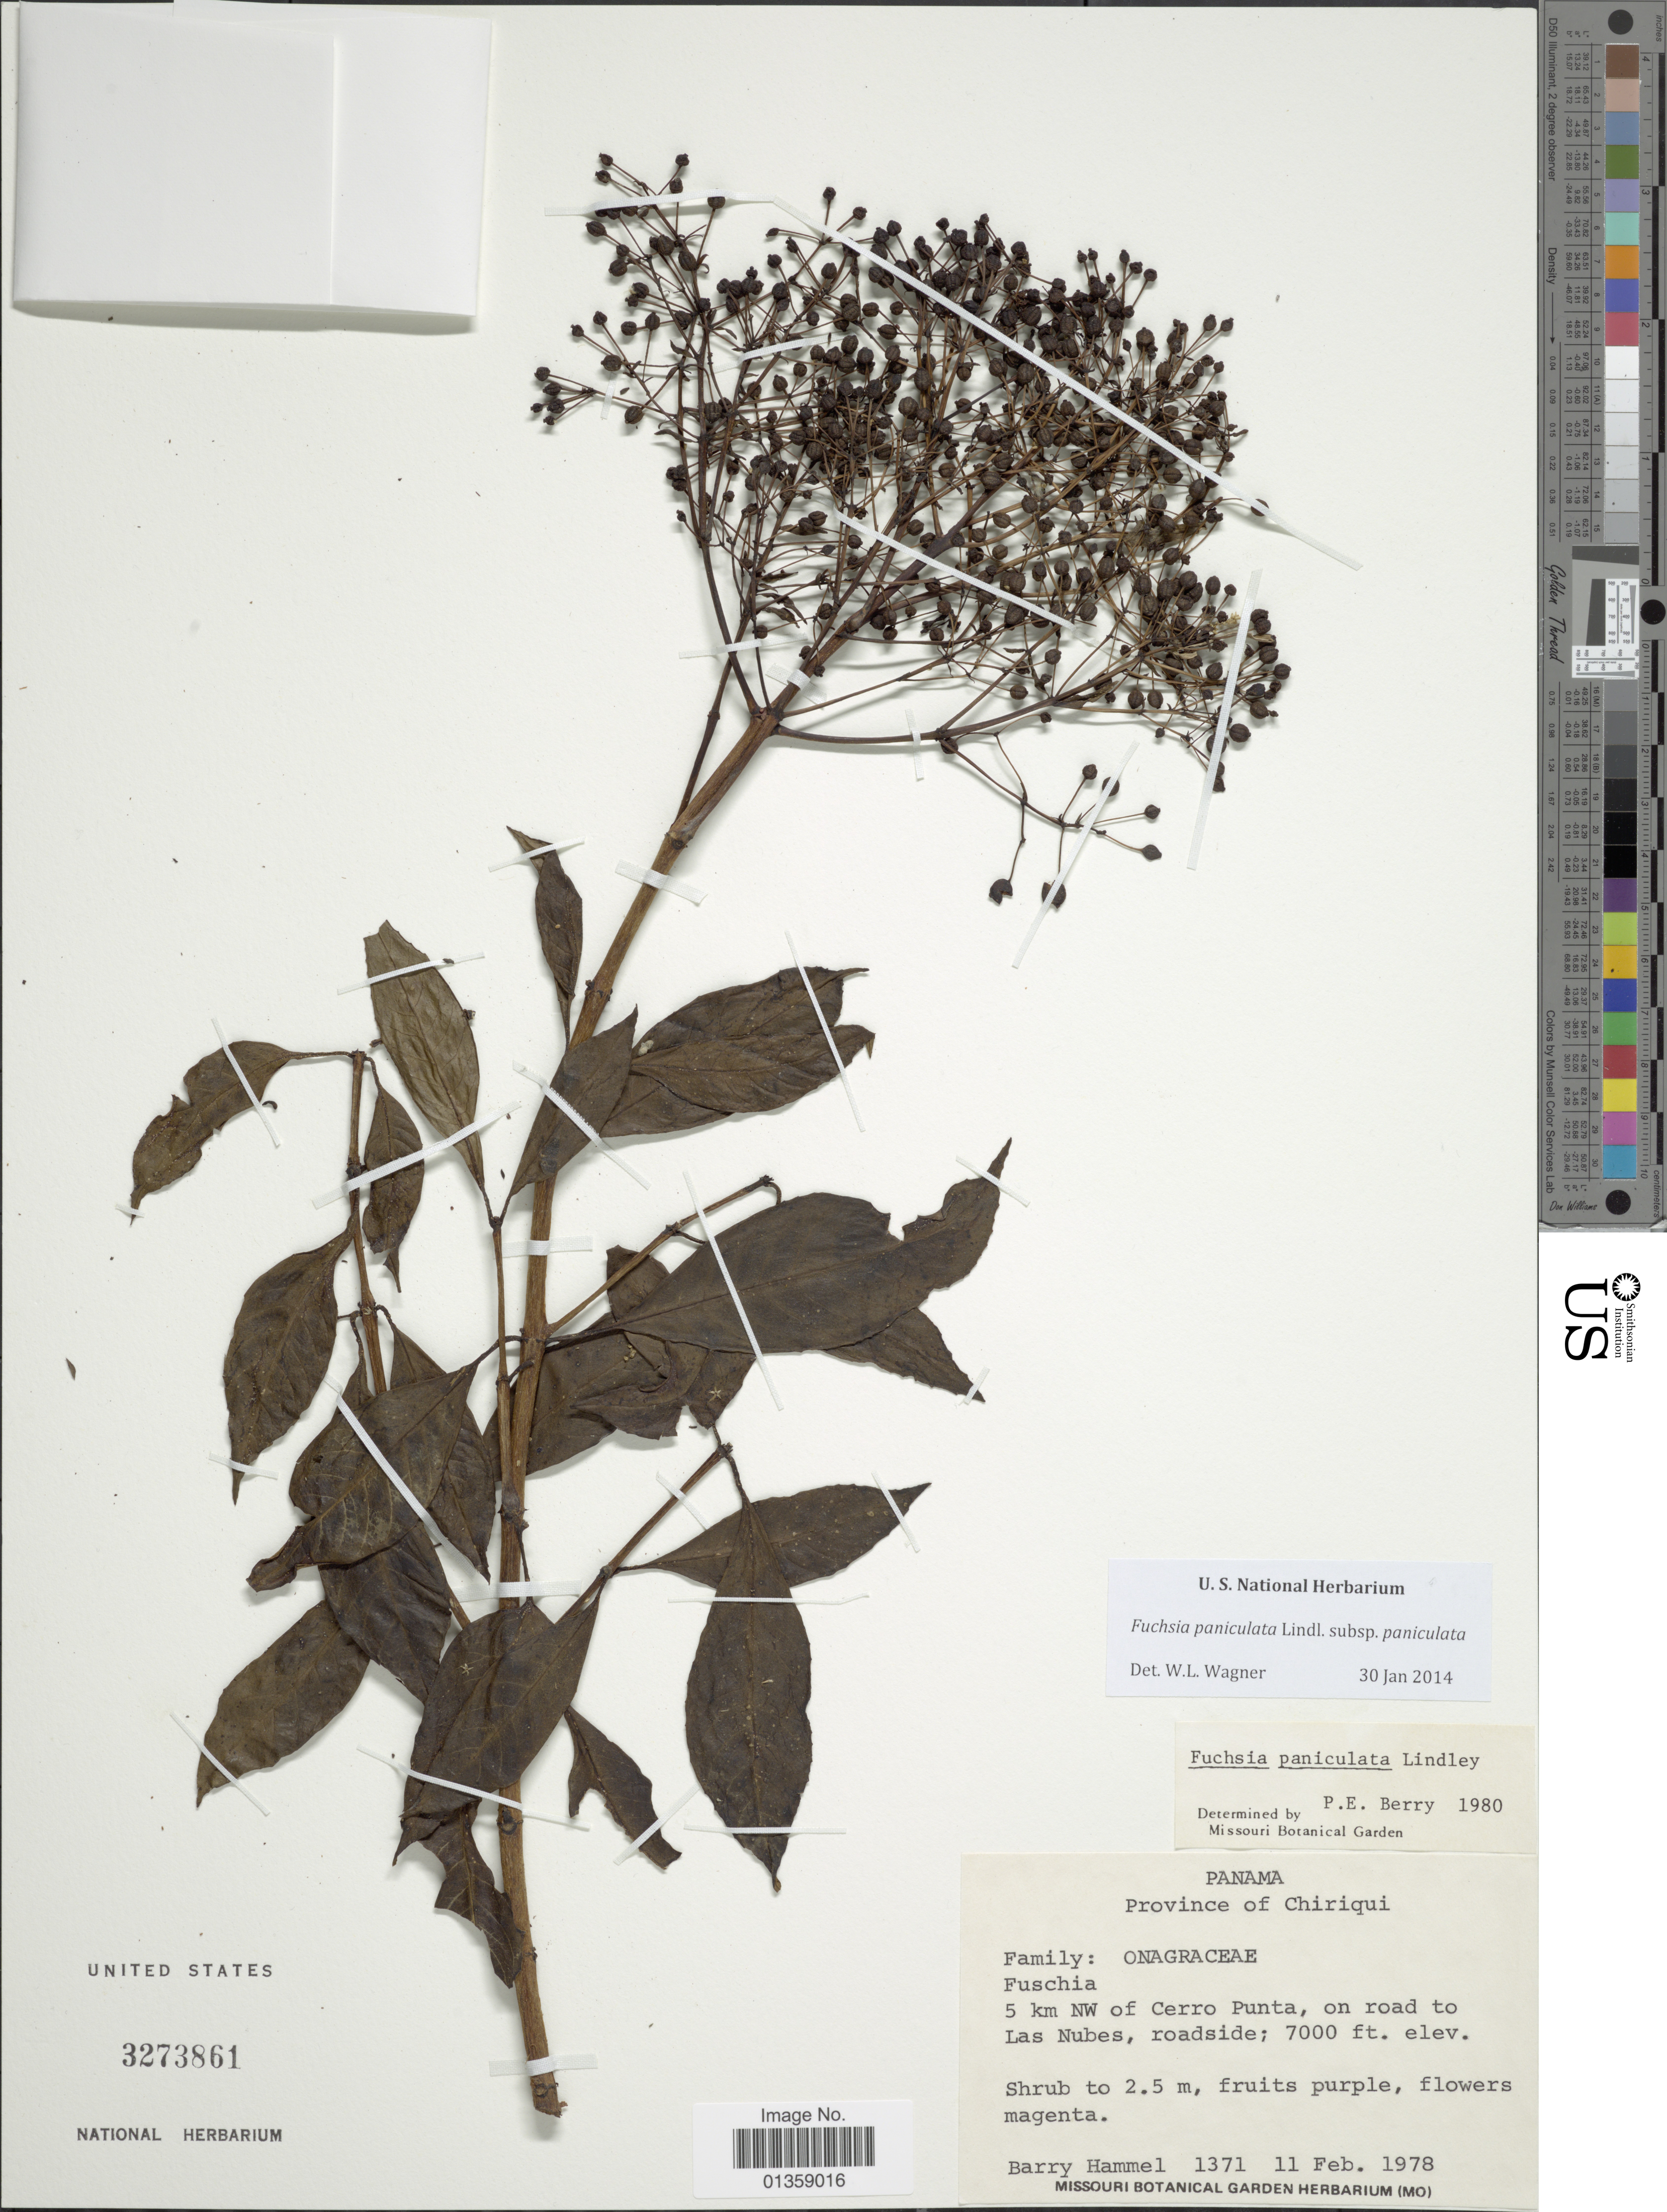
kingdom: Plantae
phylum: Tracheophyta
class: Magnoliopsida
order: Myrtales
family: Onagraceae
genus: Fuchsia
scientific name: Fuchsia paniculata subsp. paniculata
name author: Lindl.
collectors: B. Hammel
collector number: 1371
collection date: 1978-02-11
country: Panama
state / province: Chiriqui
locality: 5 km NW of Cerro Punta, on road to Las Nubes, roadside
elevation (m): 2134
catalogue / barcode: US 3273861